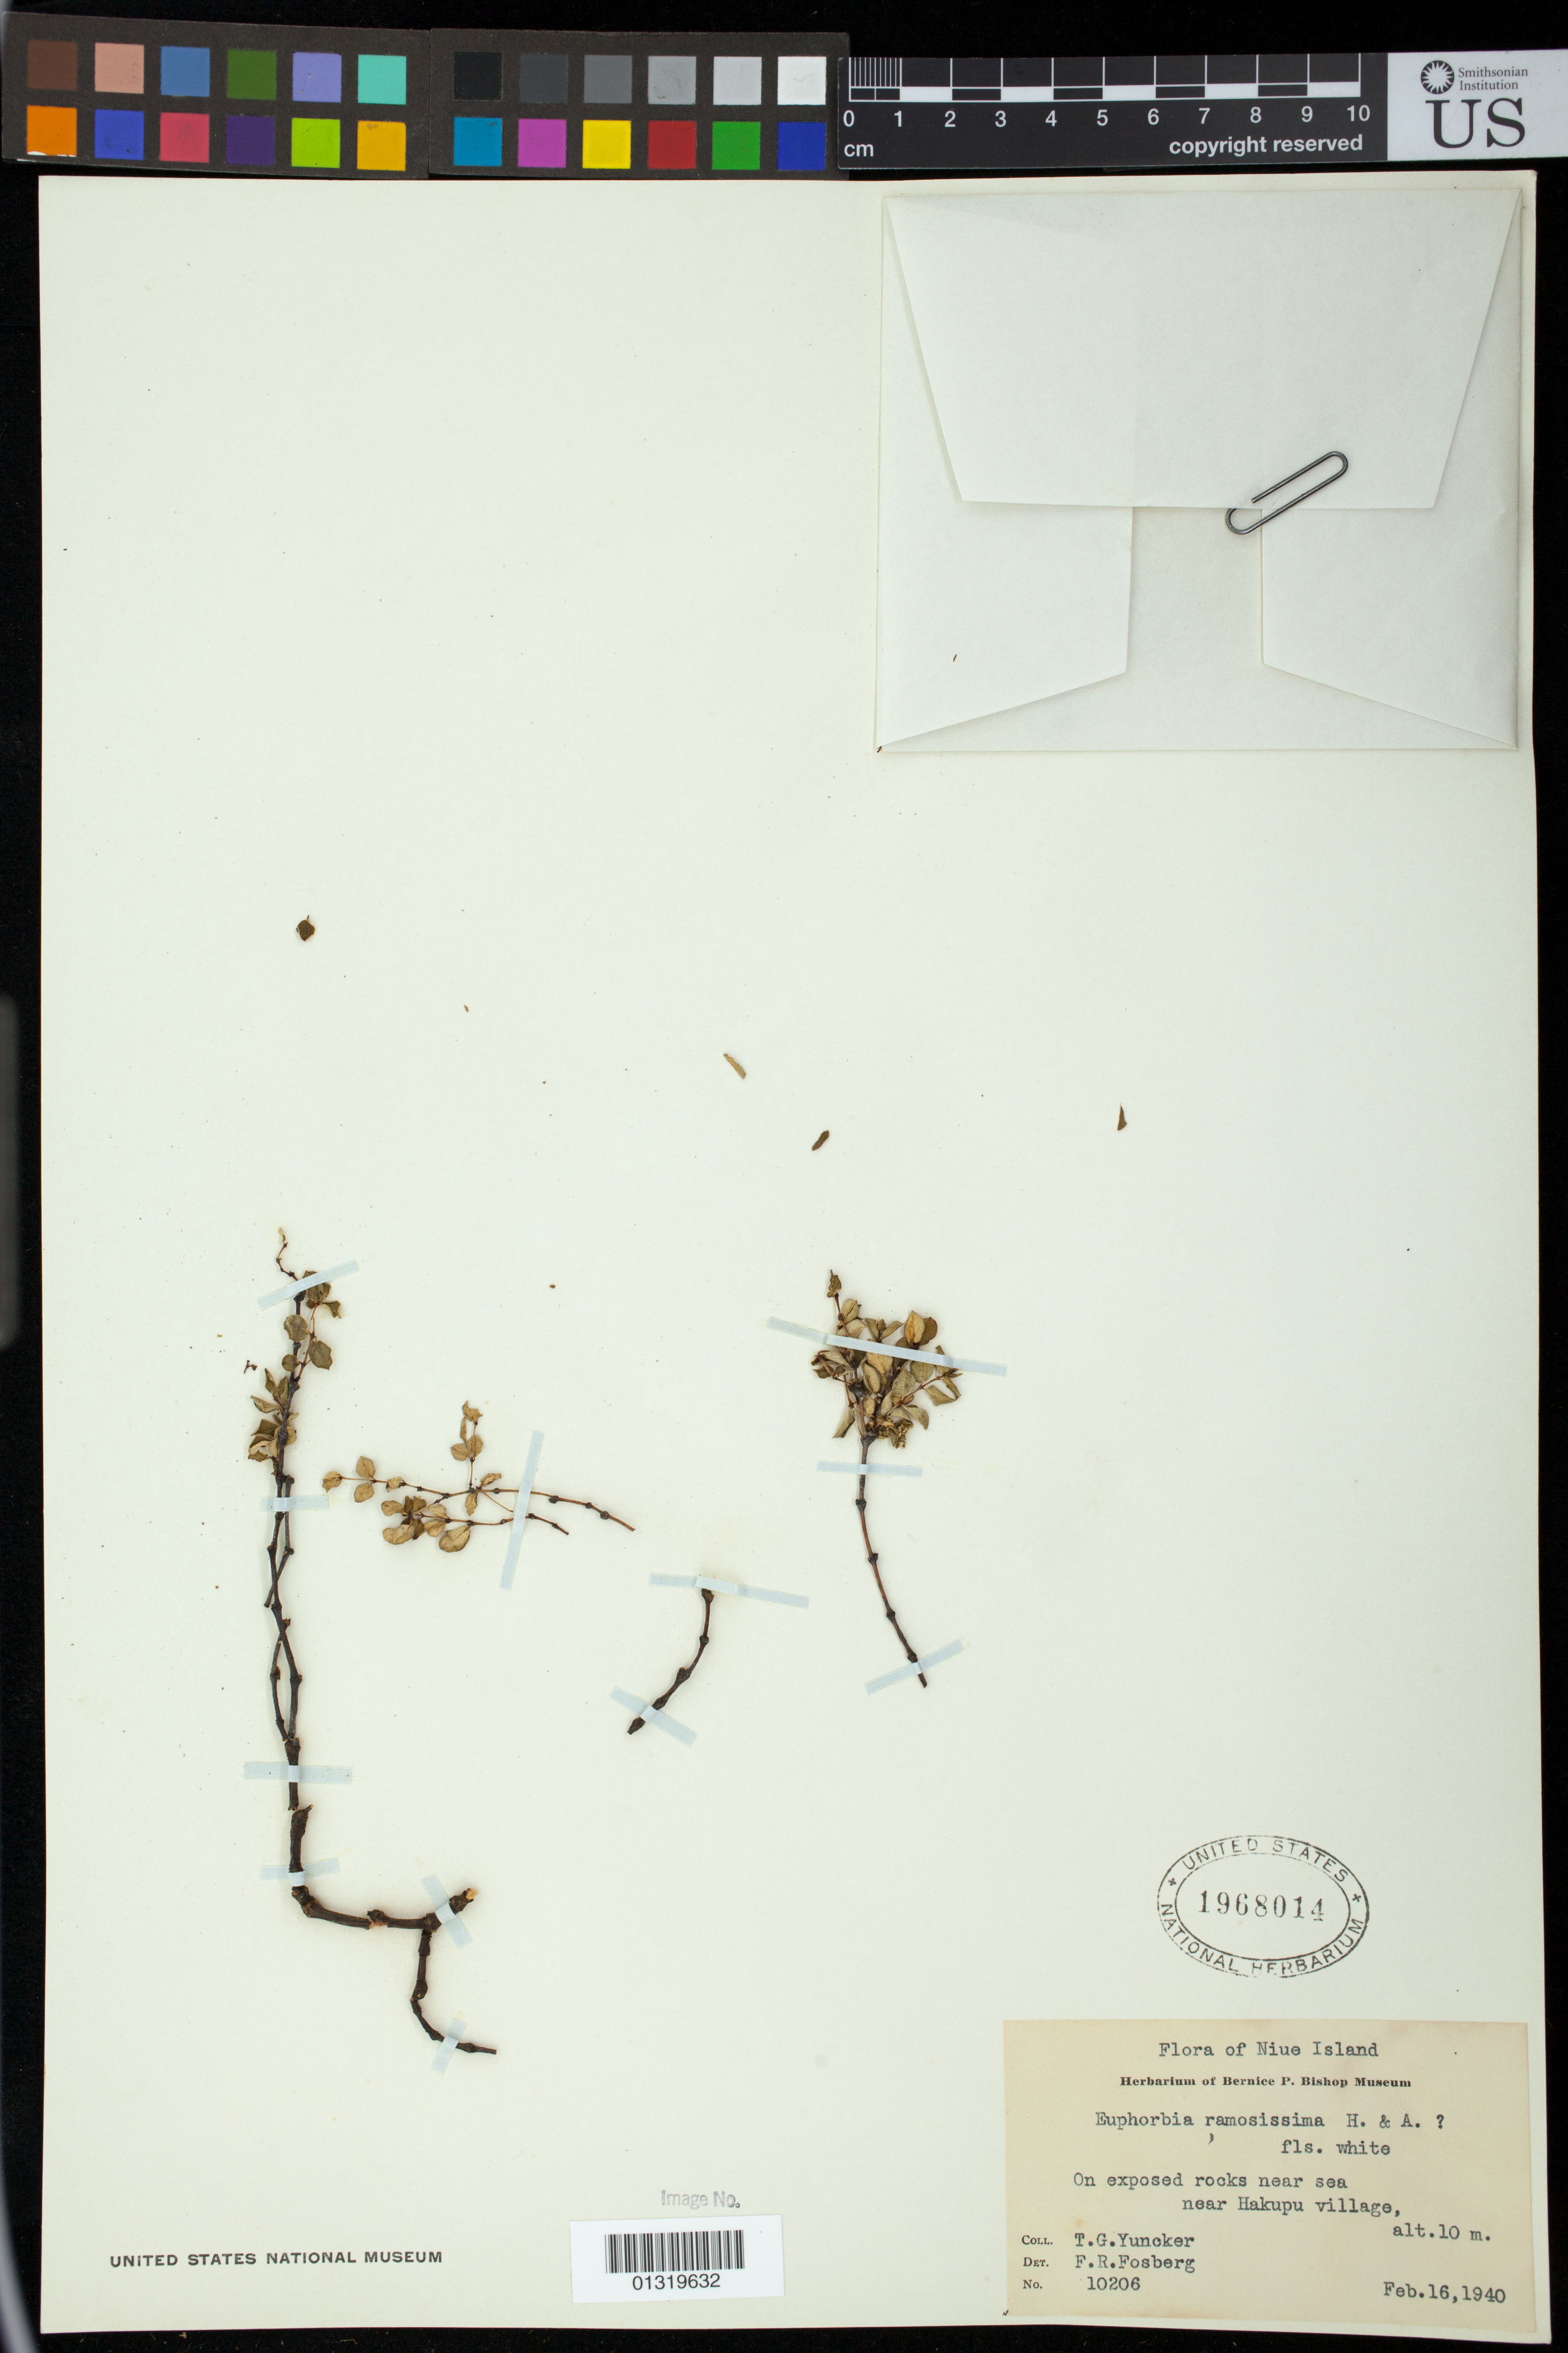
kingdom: Plantae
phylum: Tracheophyta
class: Magnoliopsida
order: Malpighiales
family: Euphorbiaceae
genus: Euphorbia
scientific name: Euphorbia sparrmannii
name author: Boiss.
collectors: T. G. Yuncker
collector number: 10206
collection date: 1940-02-16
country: Niue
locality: near Hakupu village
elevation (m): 10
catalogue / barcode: US 1968014